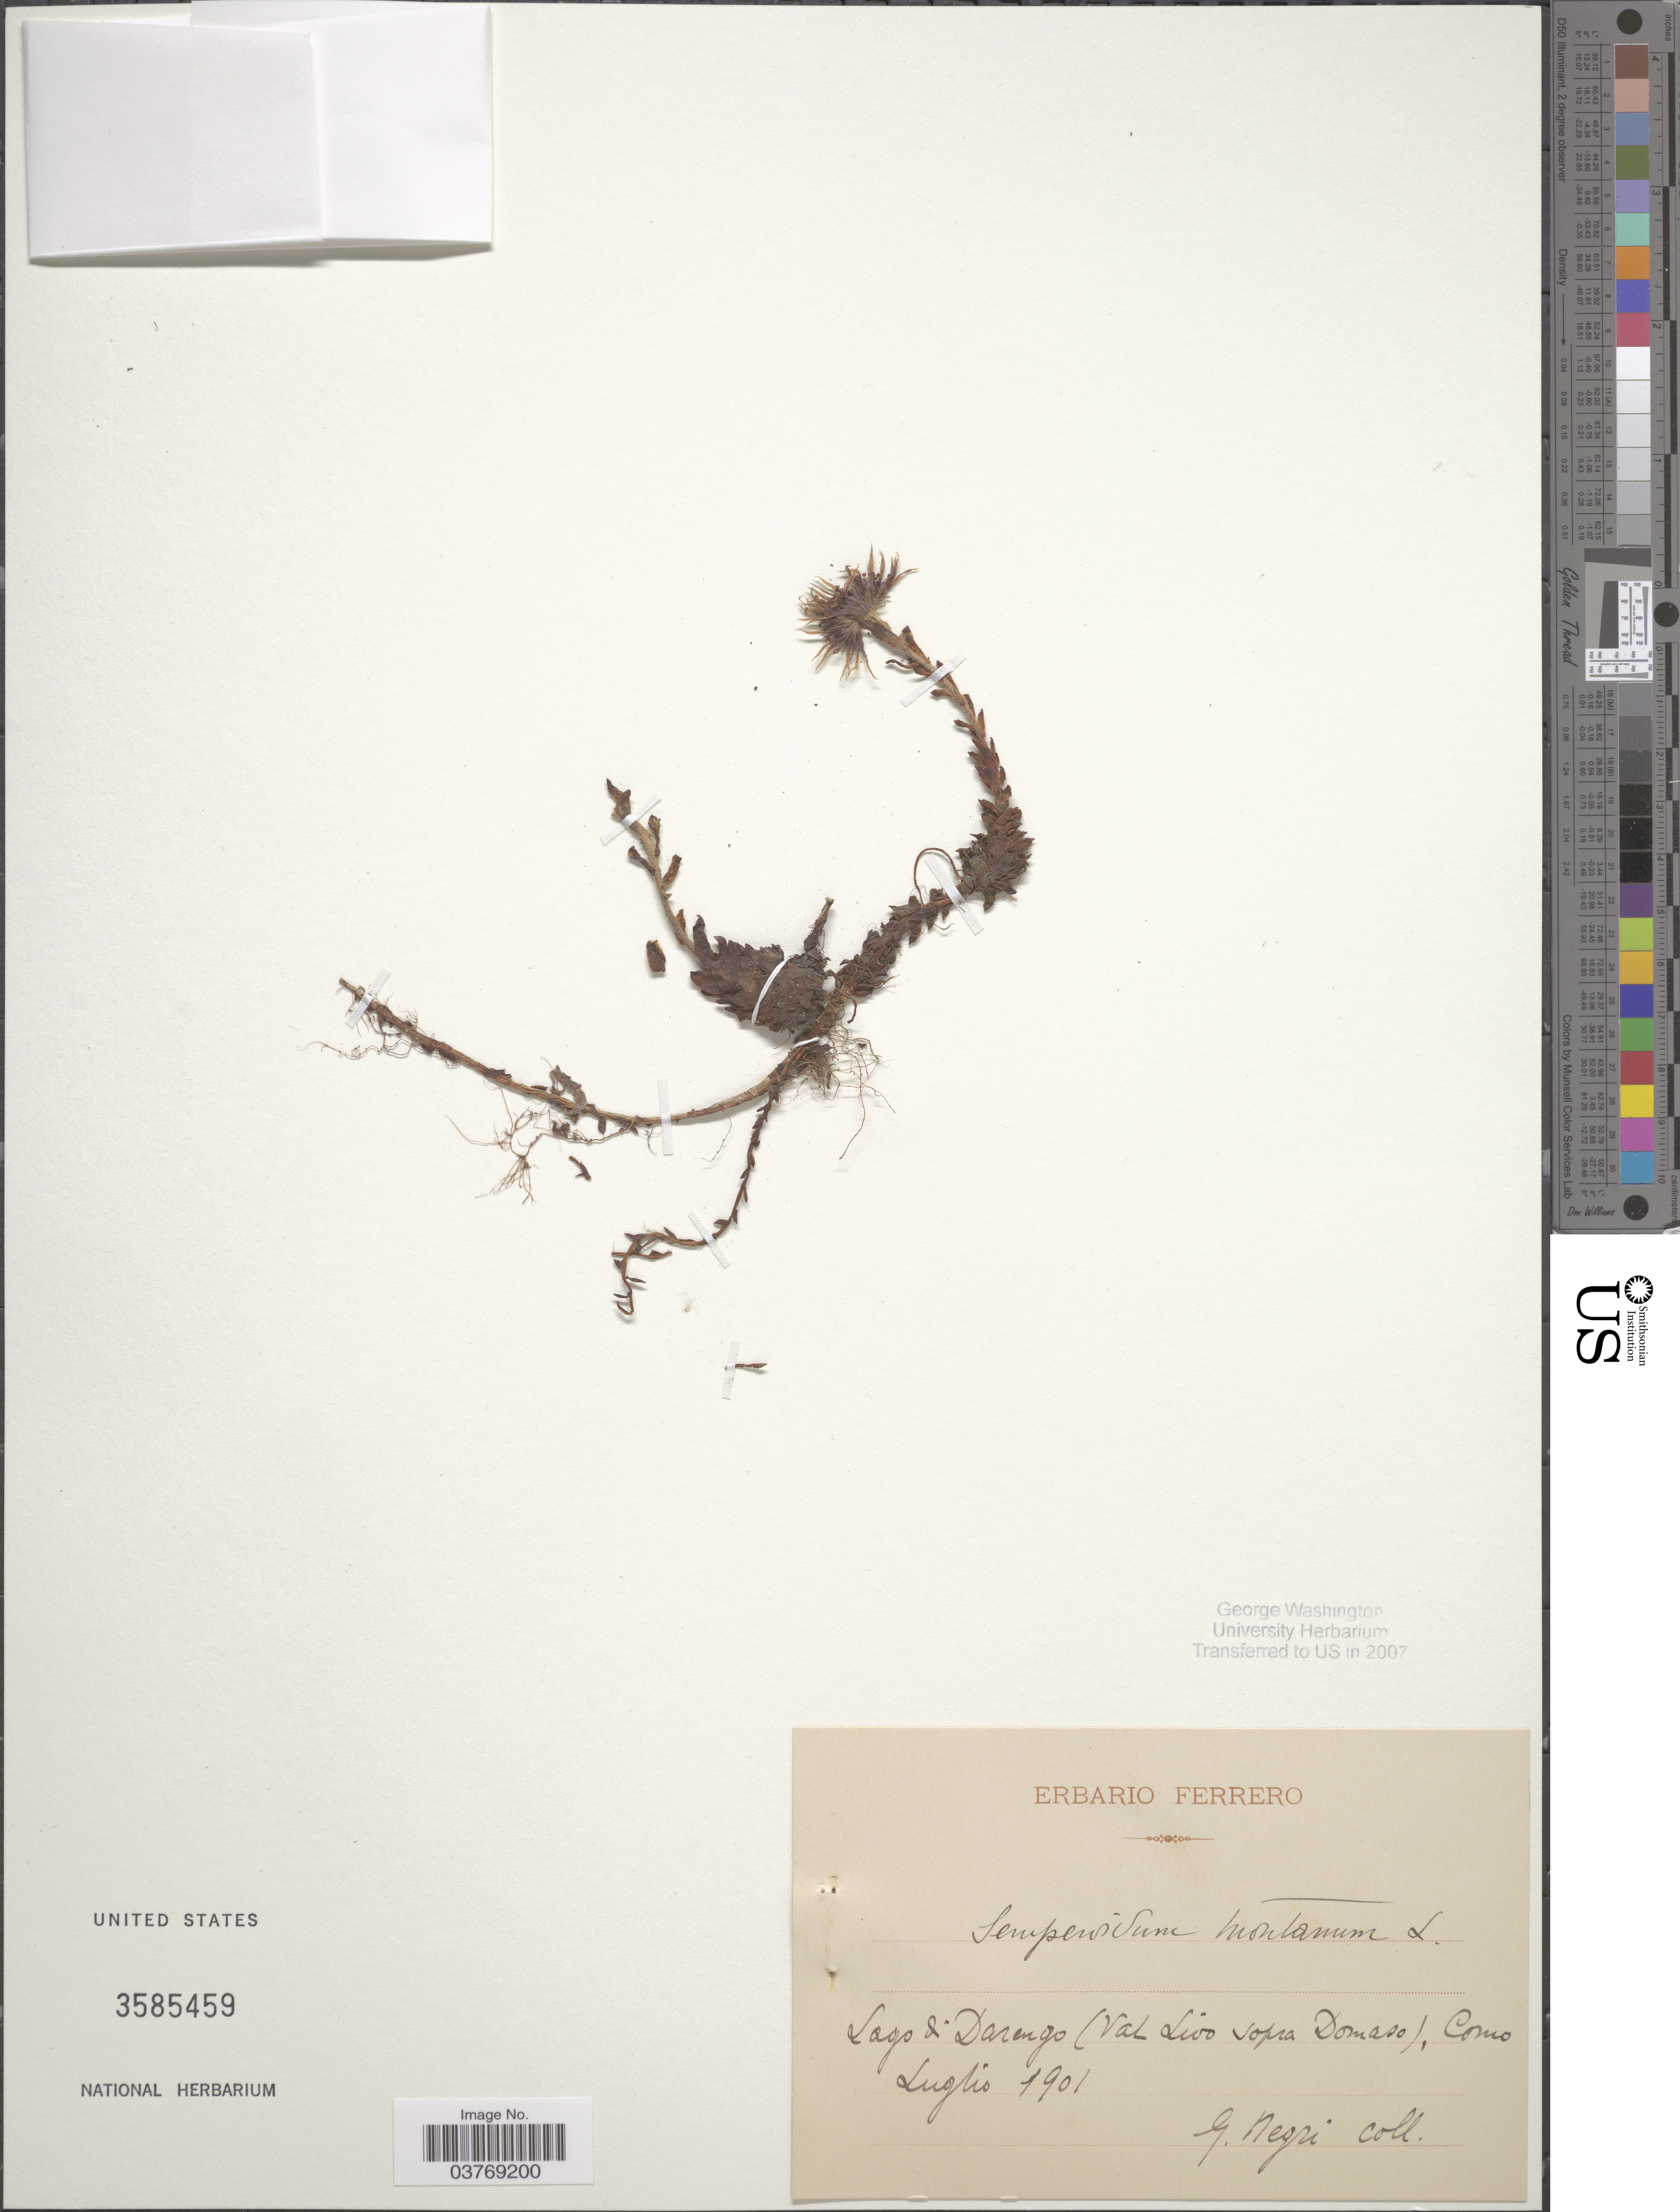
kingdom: Plantae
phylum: Tracheophyta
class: Magnoliopsida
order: Saxifragales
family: Crassulaceae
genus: Sempervivum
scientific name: Sempervivum montanum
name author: L.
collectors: G. Negri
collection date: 1901-07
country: Italy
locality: Lago di Darengo (Val Livo sopra Domaso).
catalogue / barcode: US 3585459